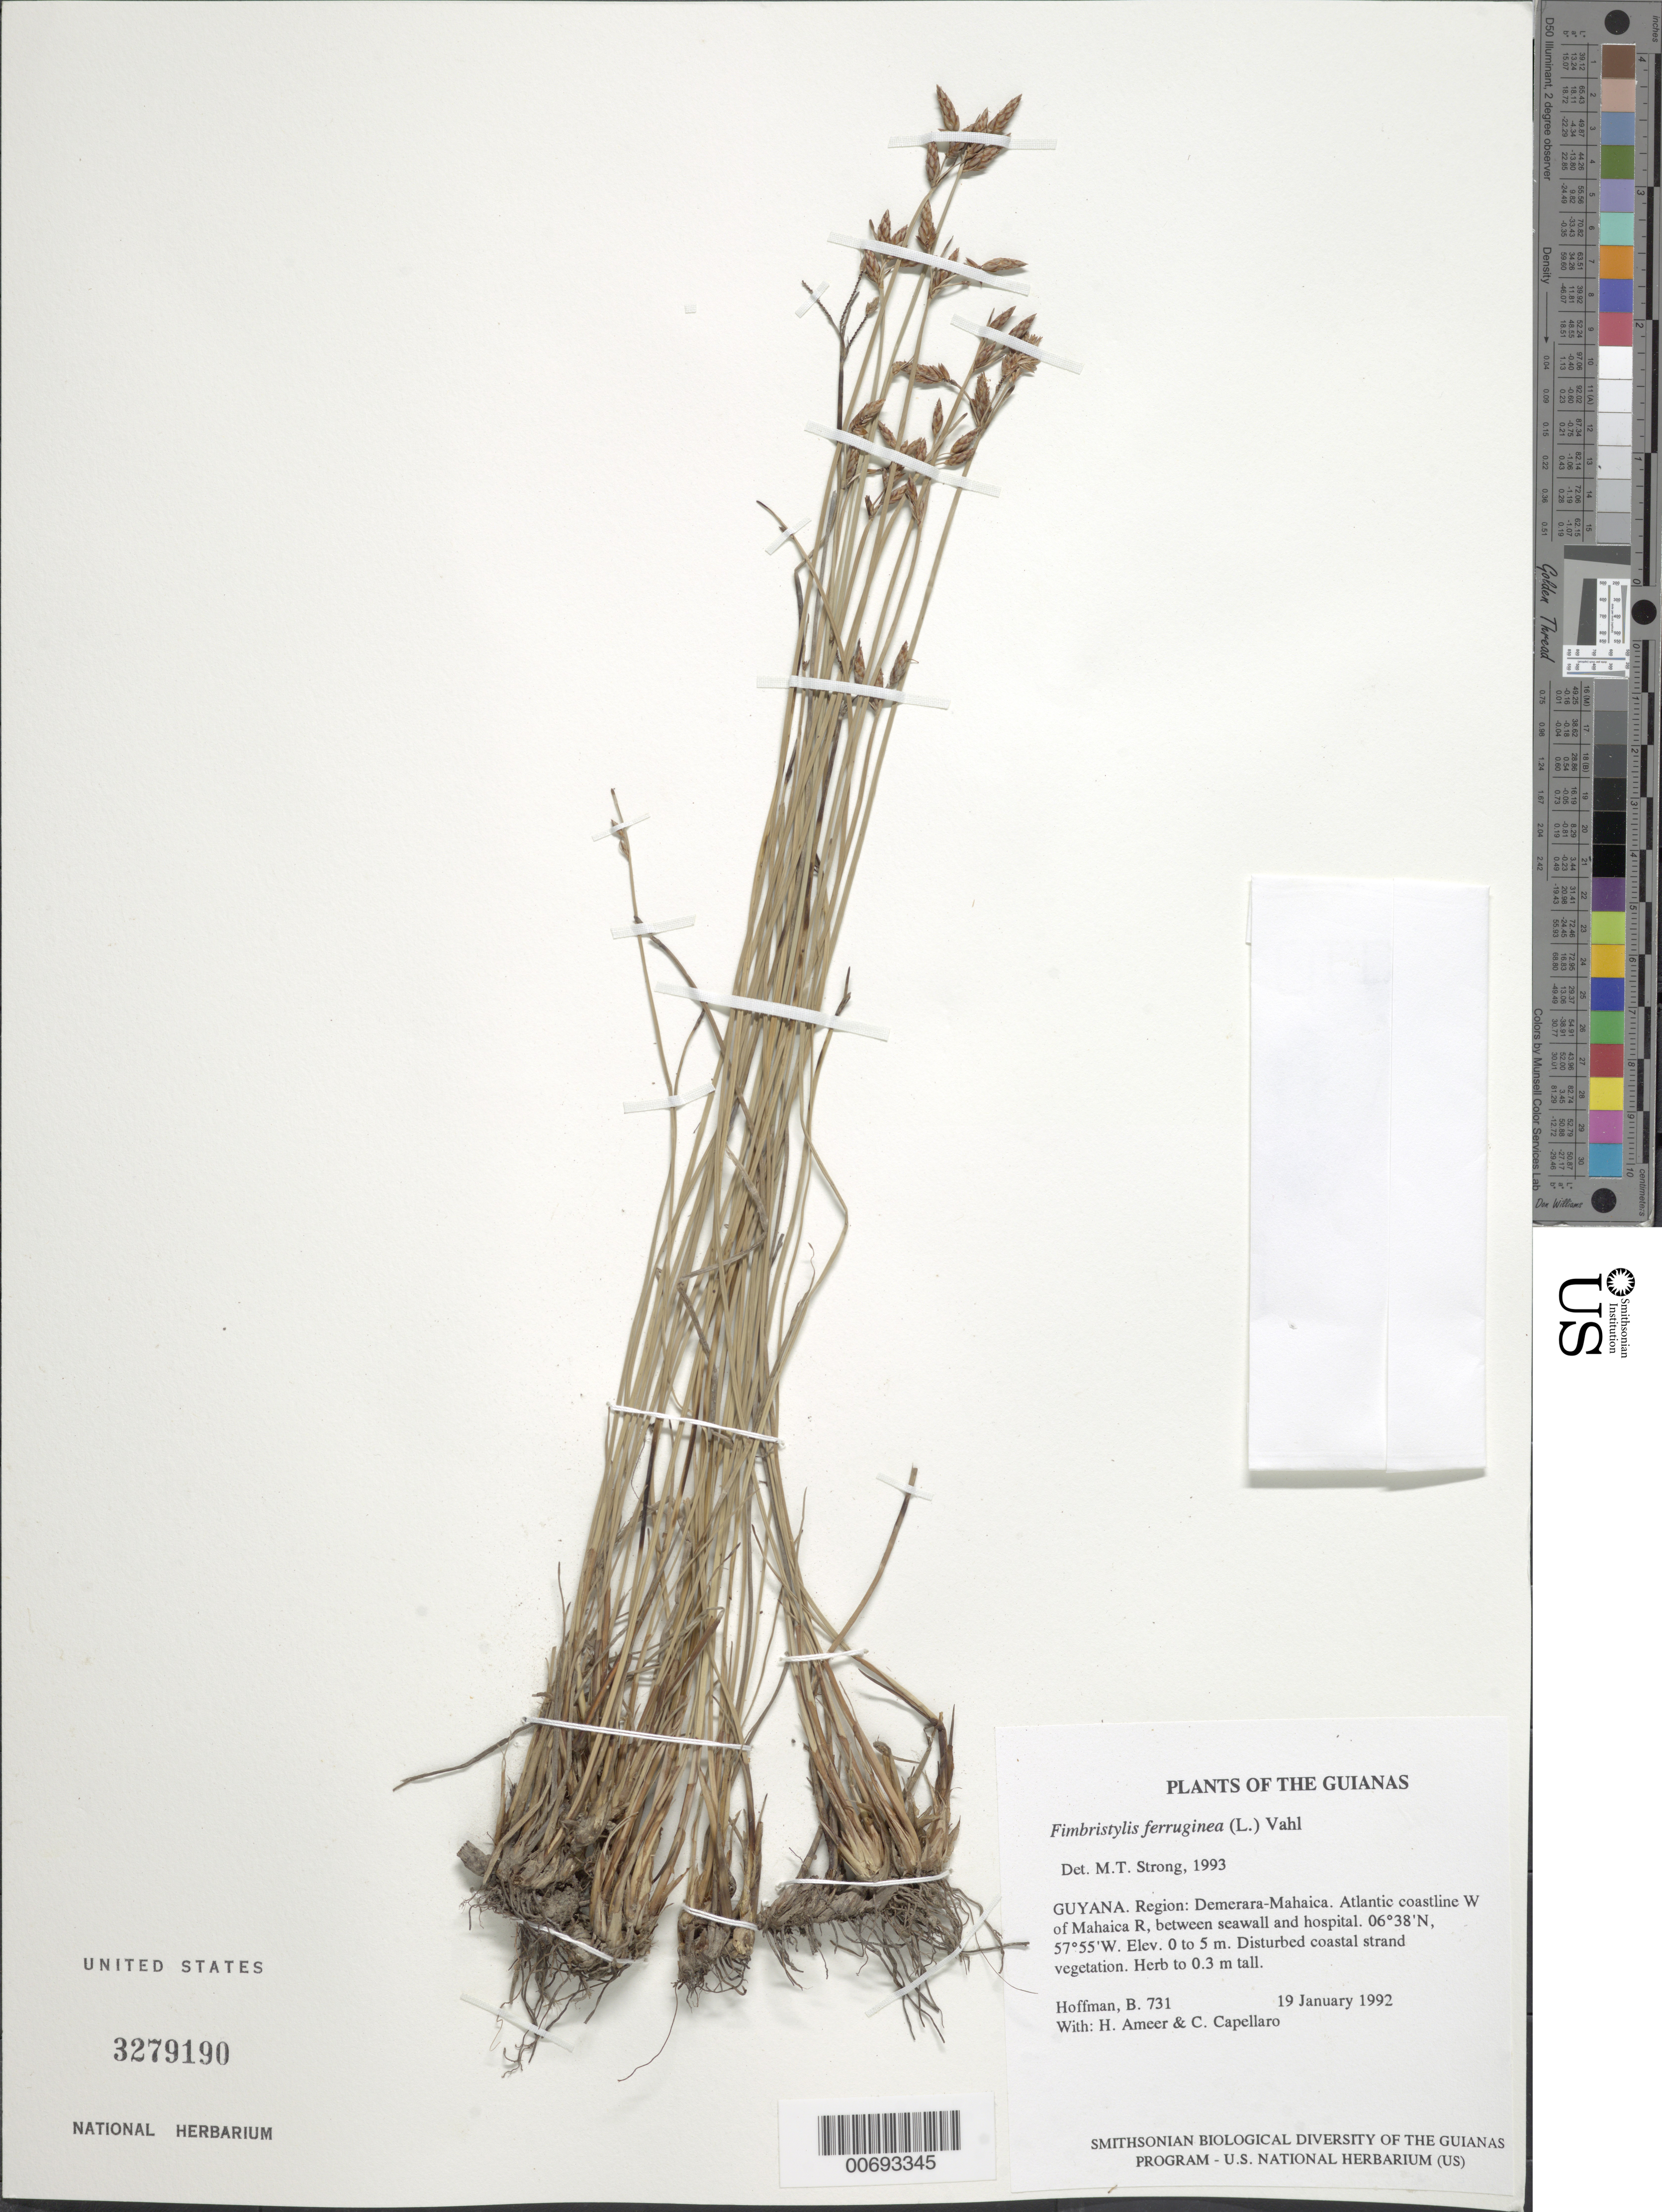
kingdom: Plantae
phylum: Tracheophyta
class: Liliopsida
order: Poales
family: Cyperaceae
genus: Fimbristylis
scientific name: Fimbristylis ferruginea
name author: (L.) Vahl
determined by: Strong, M. T., (US), Smithsonian Institution - National Museum of Natural History (UNITED STATES)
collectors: B. Hoffman, H. Ameer & C. Capellaro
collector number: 731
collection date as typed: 19 January 1992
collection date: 1992-01-19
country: Guyana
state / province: Demerara-Mahaica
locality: Atlantic coastline W of Mahaica R., between seawall and hospital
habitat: Disturbed coastal strand vegetation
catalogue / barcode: US 3279190